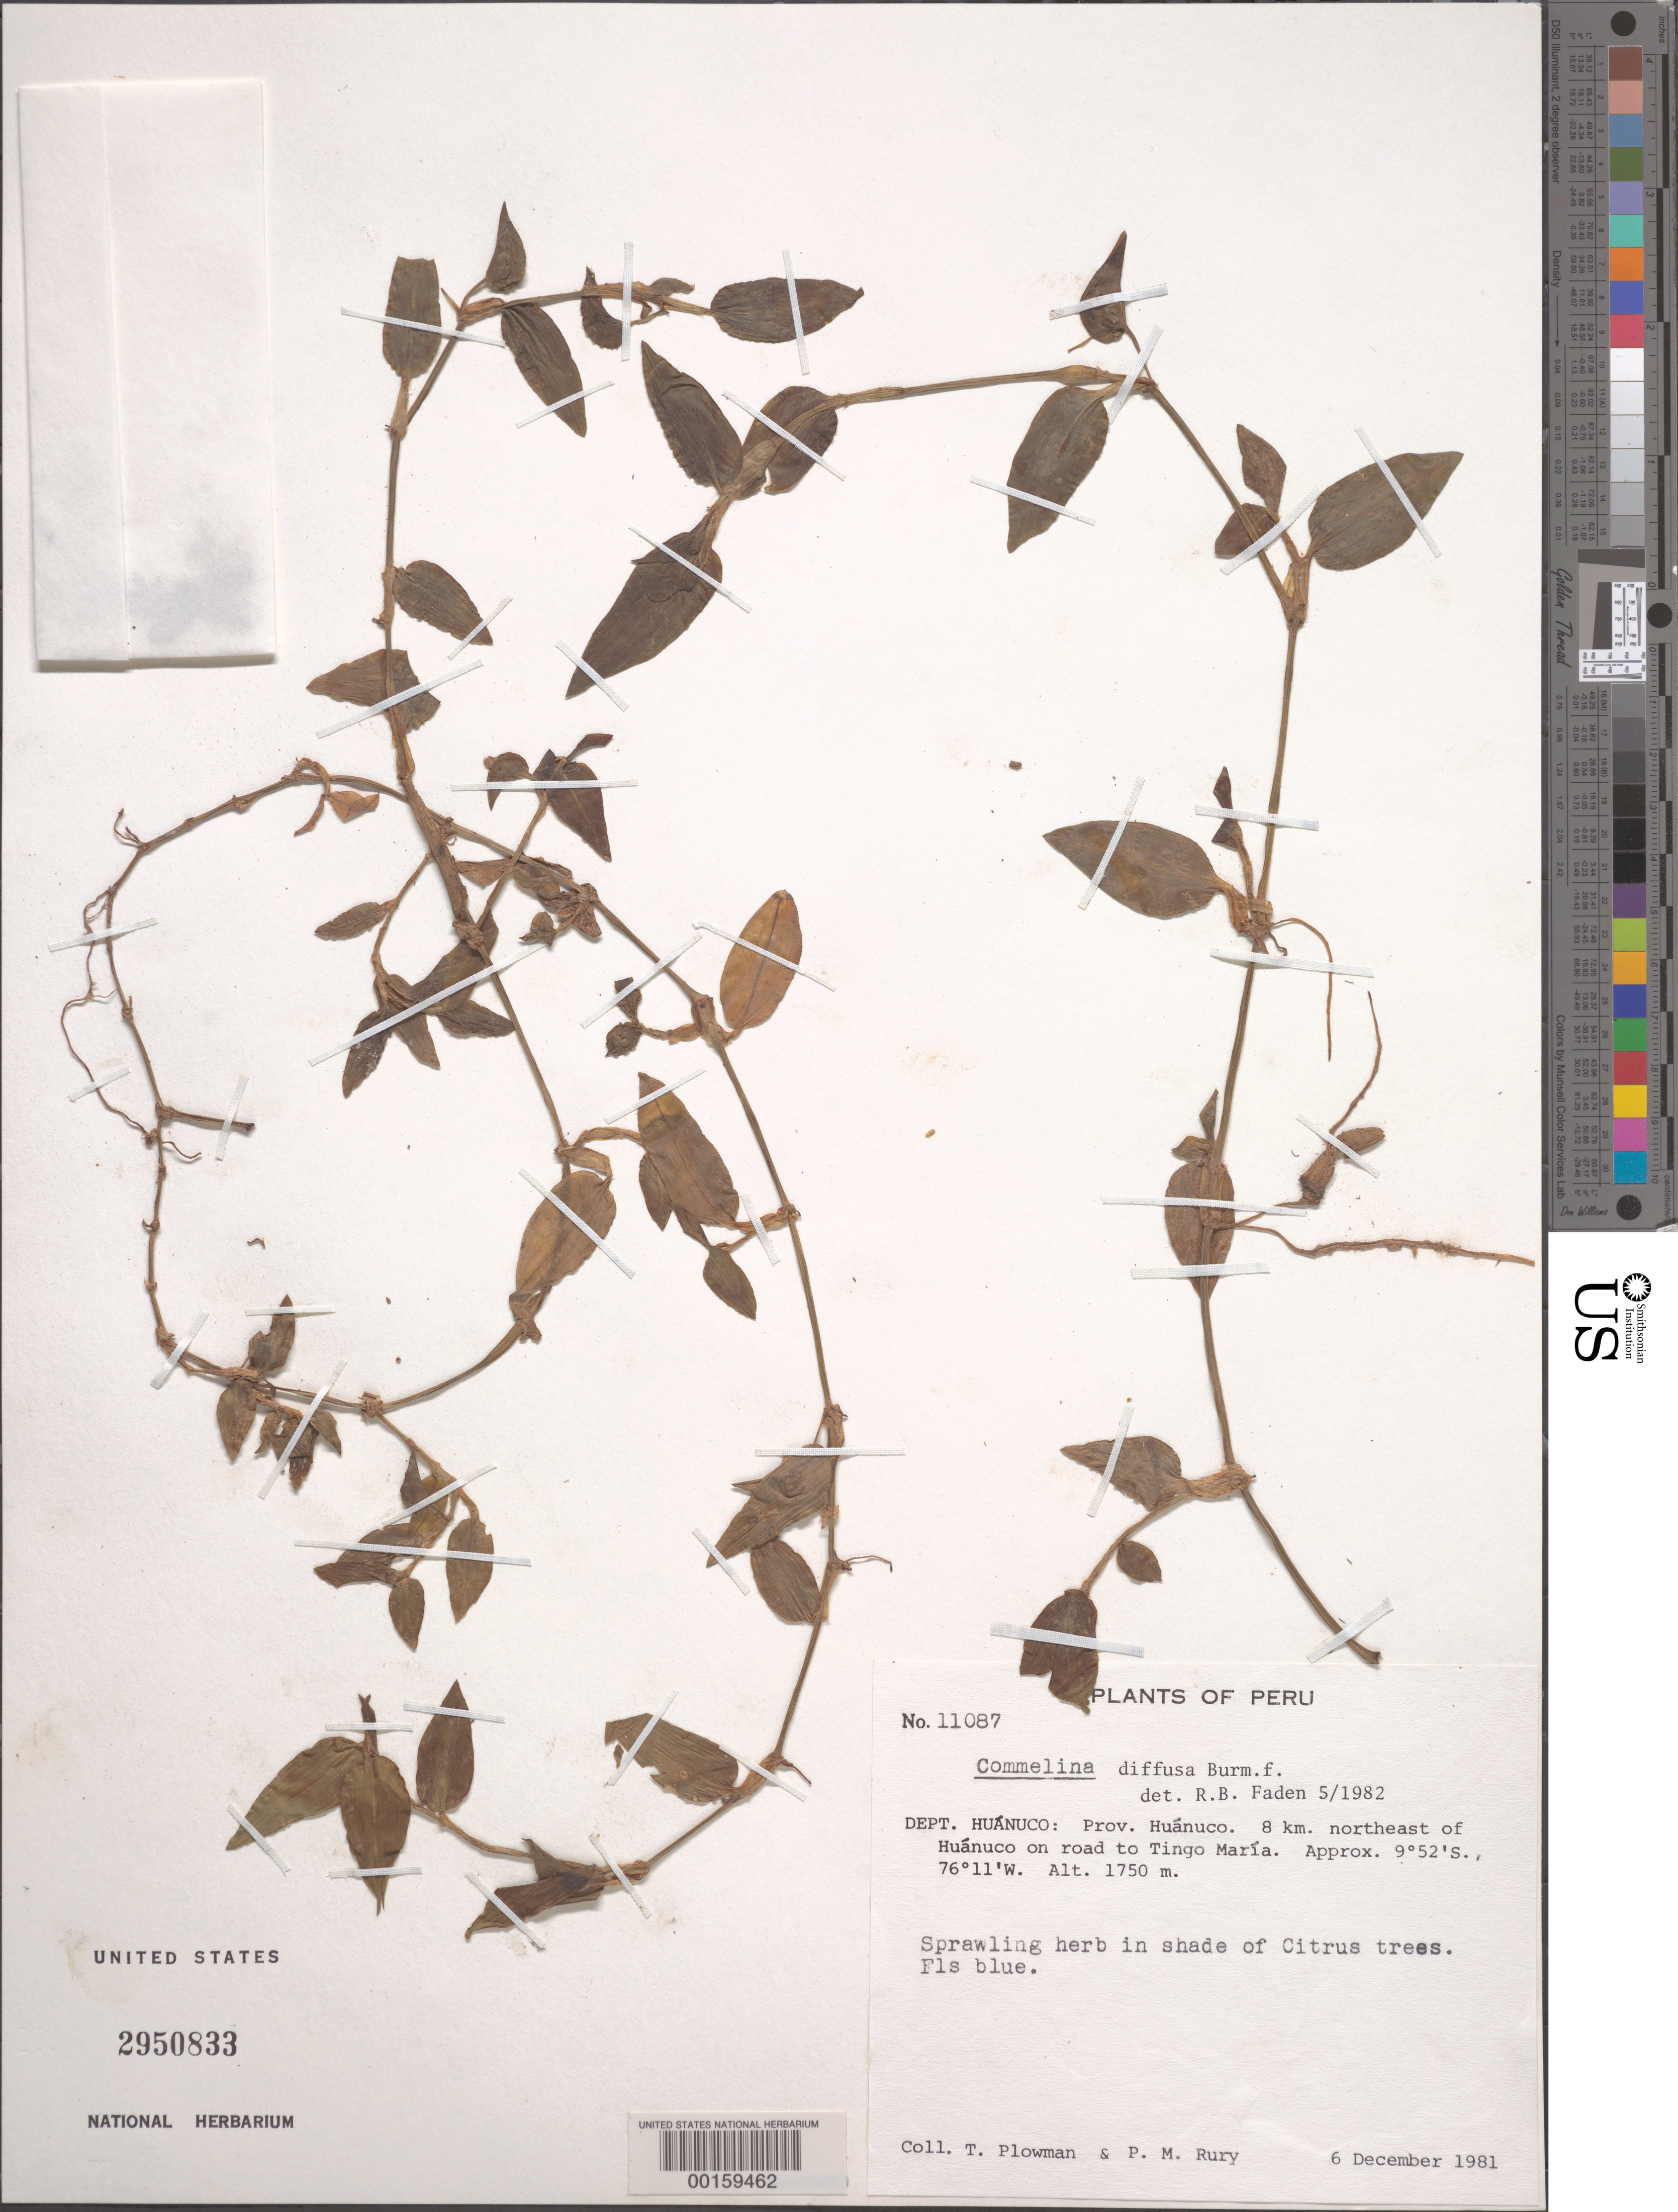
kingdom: Plantae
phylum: Tracheophyta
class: Liliopsida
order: Commelinales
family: Commelinaceae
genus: Commelina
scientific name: Commelina diffusa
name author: Burm. f.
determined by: Faden, Robert B., (US), Smithsonian Institution - National Museum of Natural History (UNITED STATES)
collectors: T. Plowman & P. M. Rury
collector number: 11087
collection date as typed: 06 Dec 1981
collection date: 1981-12-06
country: Peru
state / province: Huánuco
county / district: Huánuco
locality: NE of Huánuco, towards Tingo María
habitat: Shaded area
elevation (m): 1750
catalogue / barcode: US 2950833